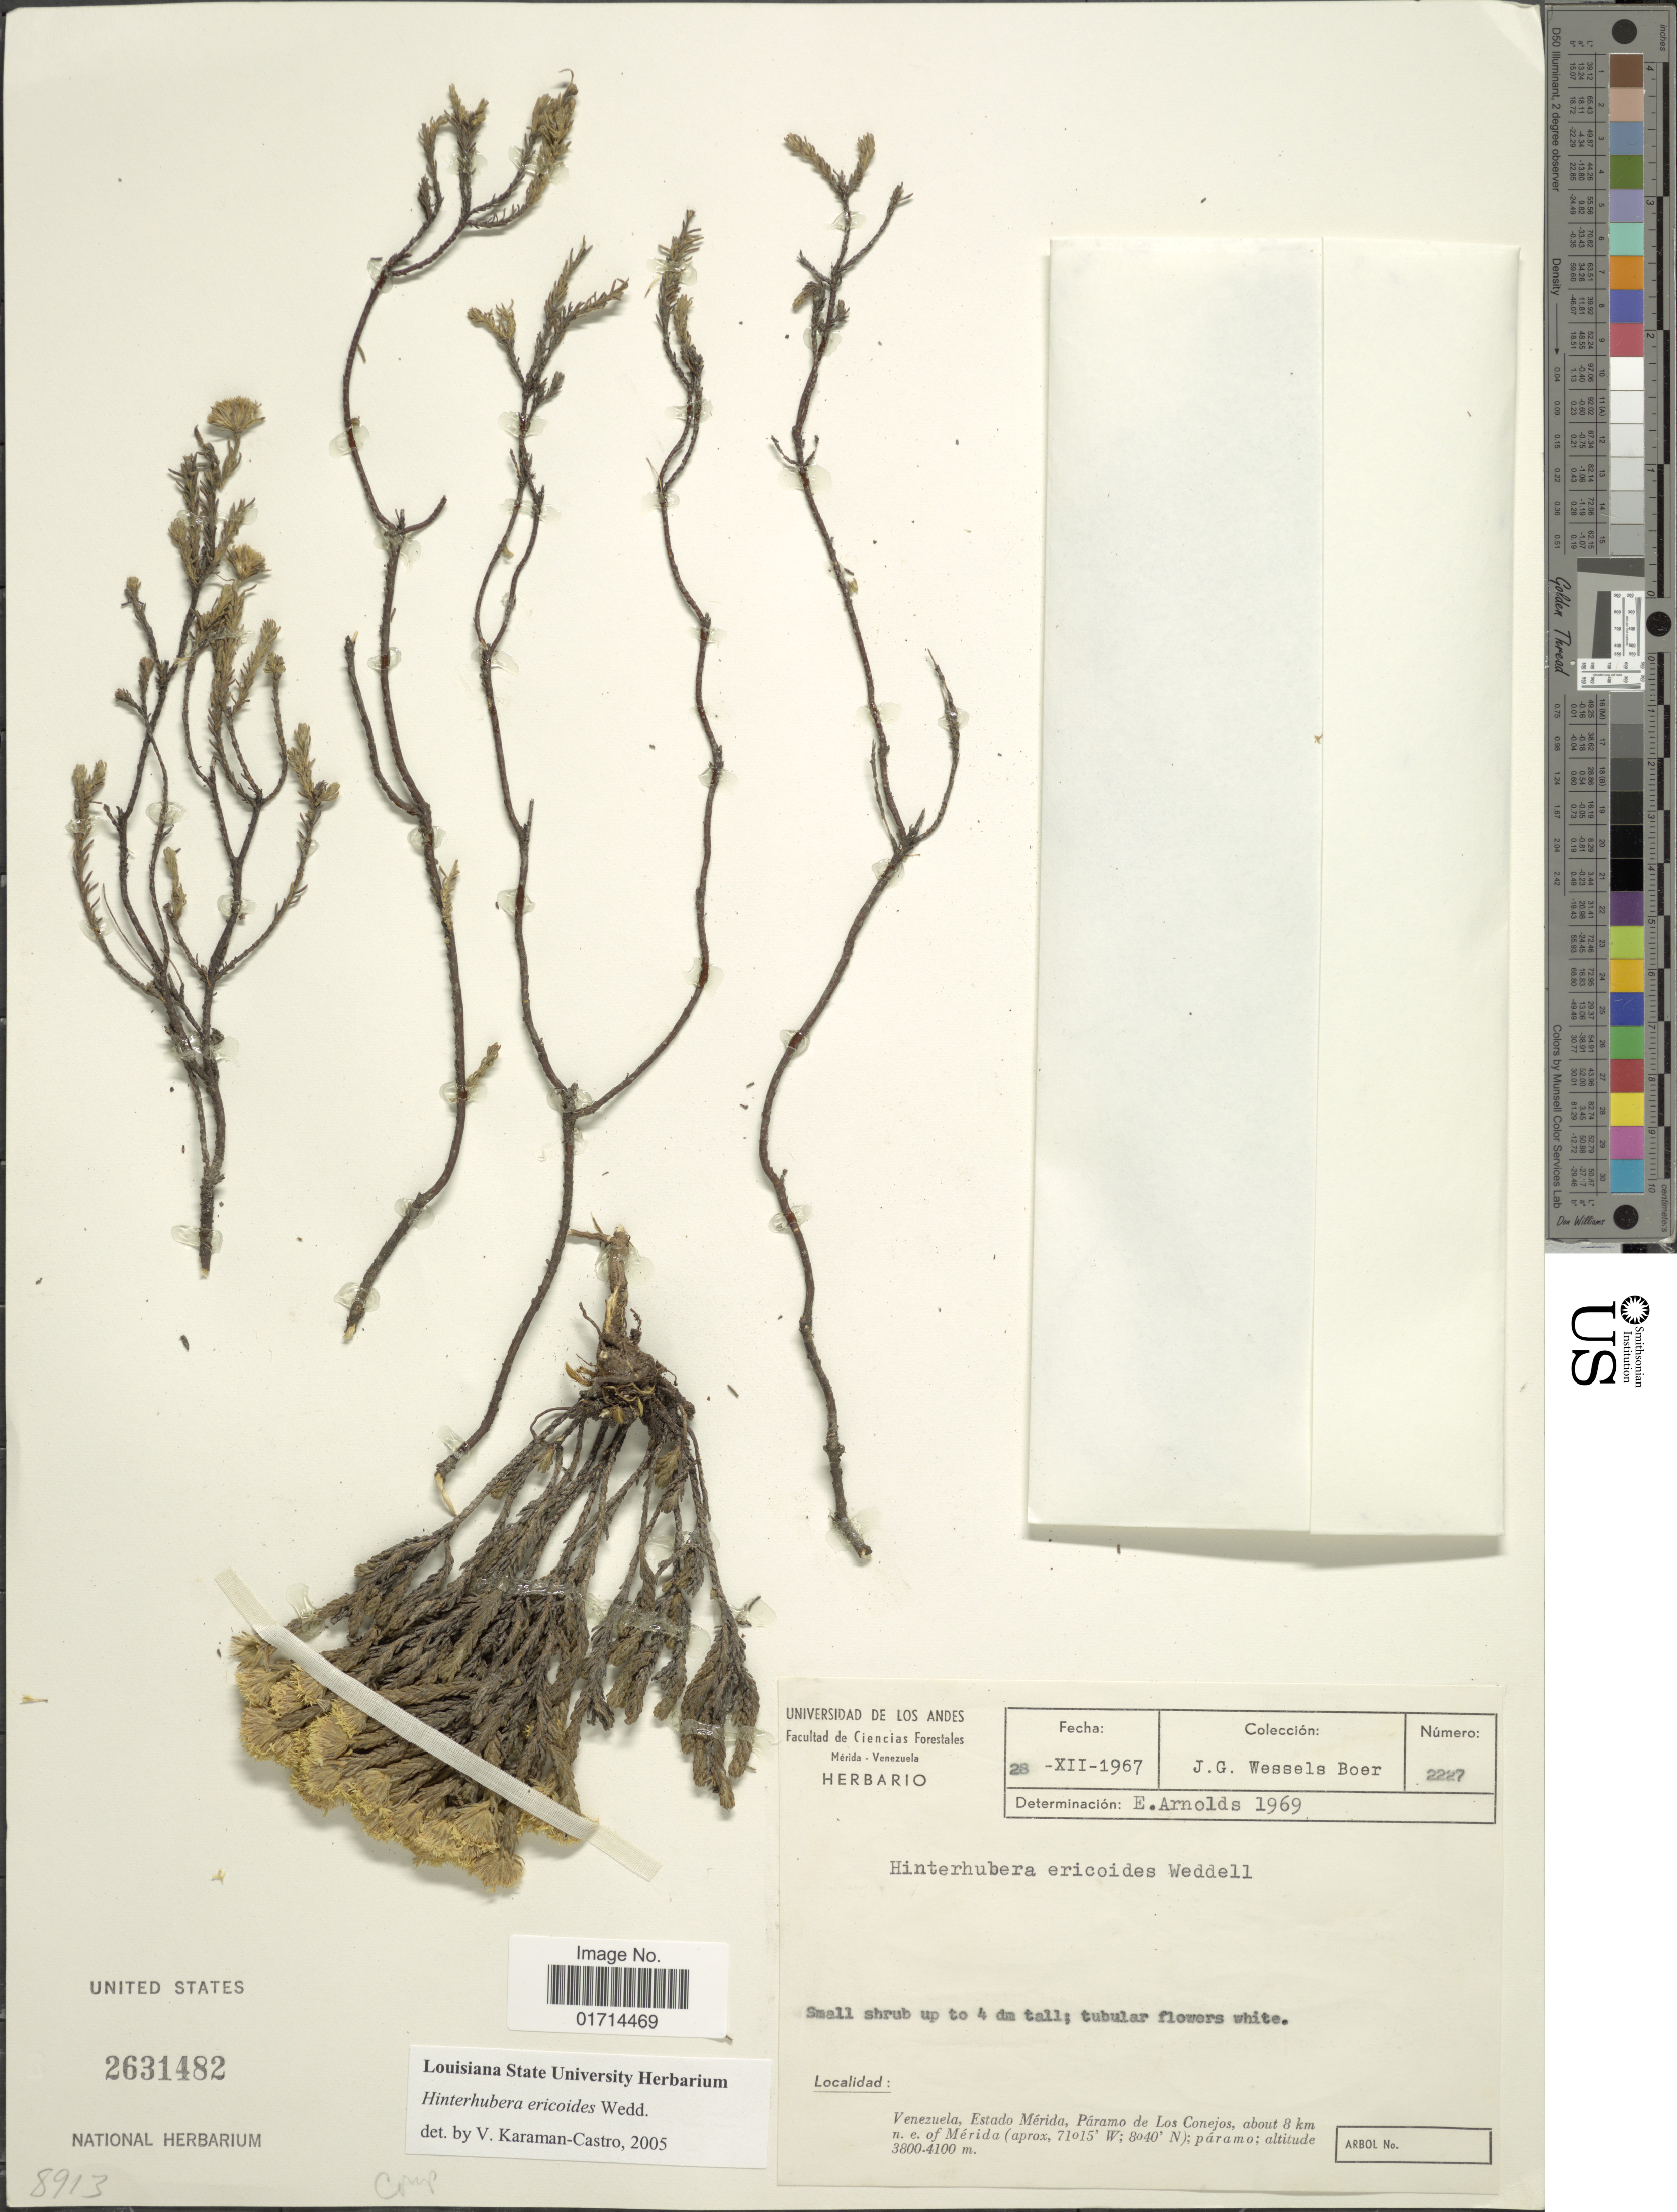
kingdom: Plantae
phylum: Tracheophyta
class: Magnoliopsida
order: Asterales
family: Asteraceae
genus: Hinterhubera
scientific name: Hinterhubera ericoides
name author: Wedd.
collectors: J. G. Wessels Boer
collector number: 2227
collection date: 1967-12-28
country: Venezuela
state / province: Mérida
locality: Paramo de Los Conejos, about 8 km n. e. of Merida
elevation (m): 3800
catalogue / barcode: US 2631482